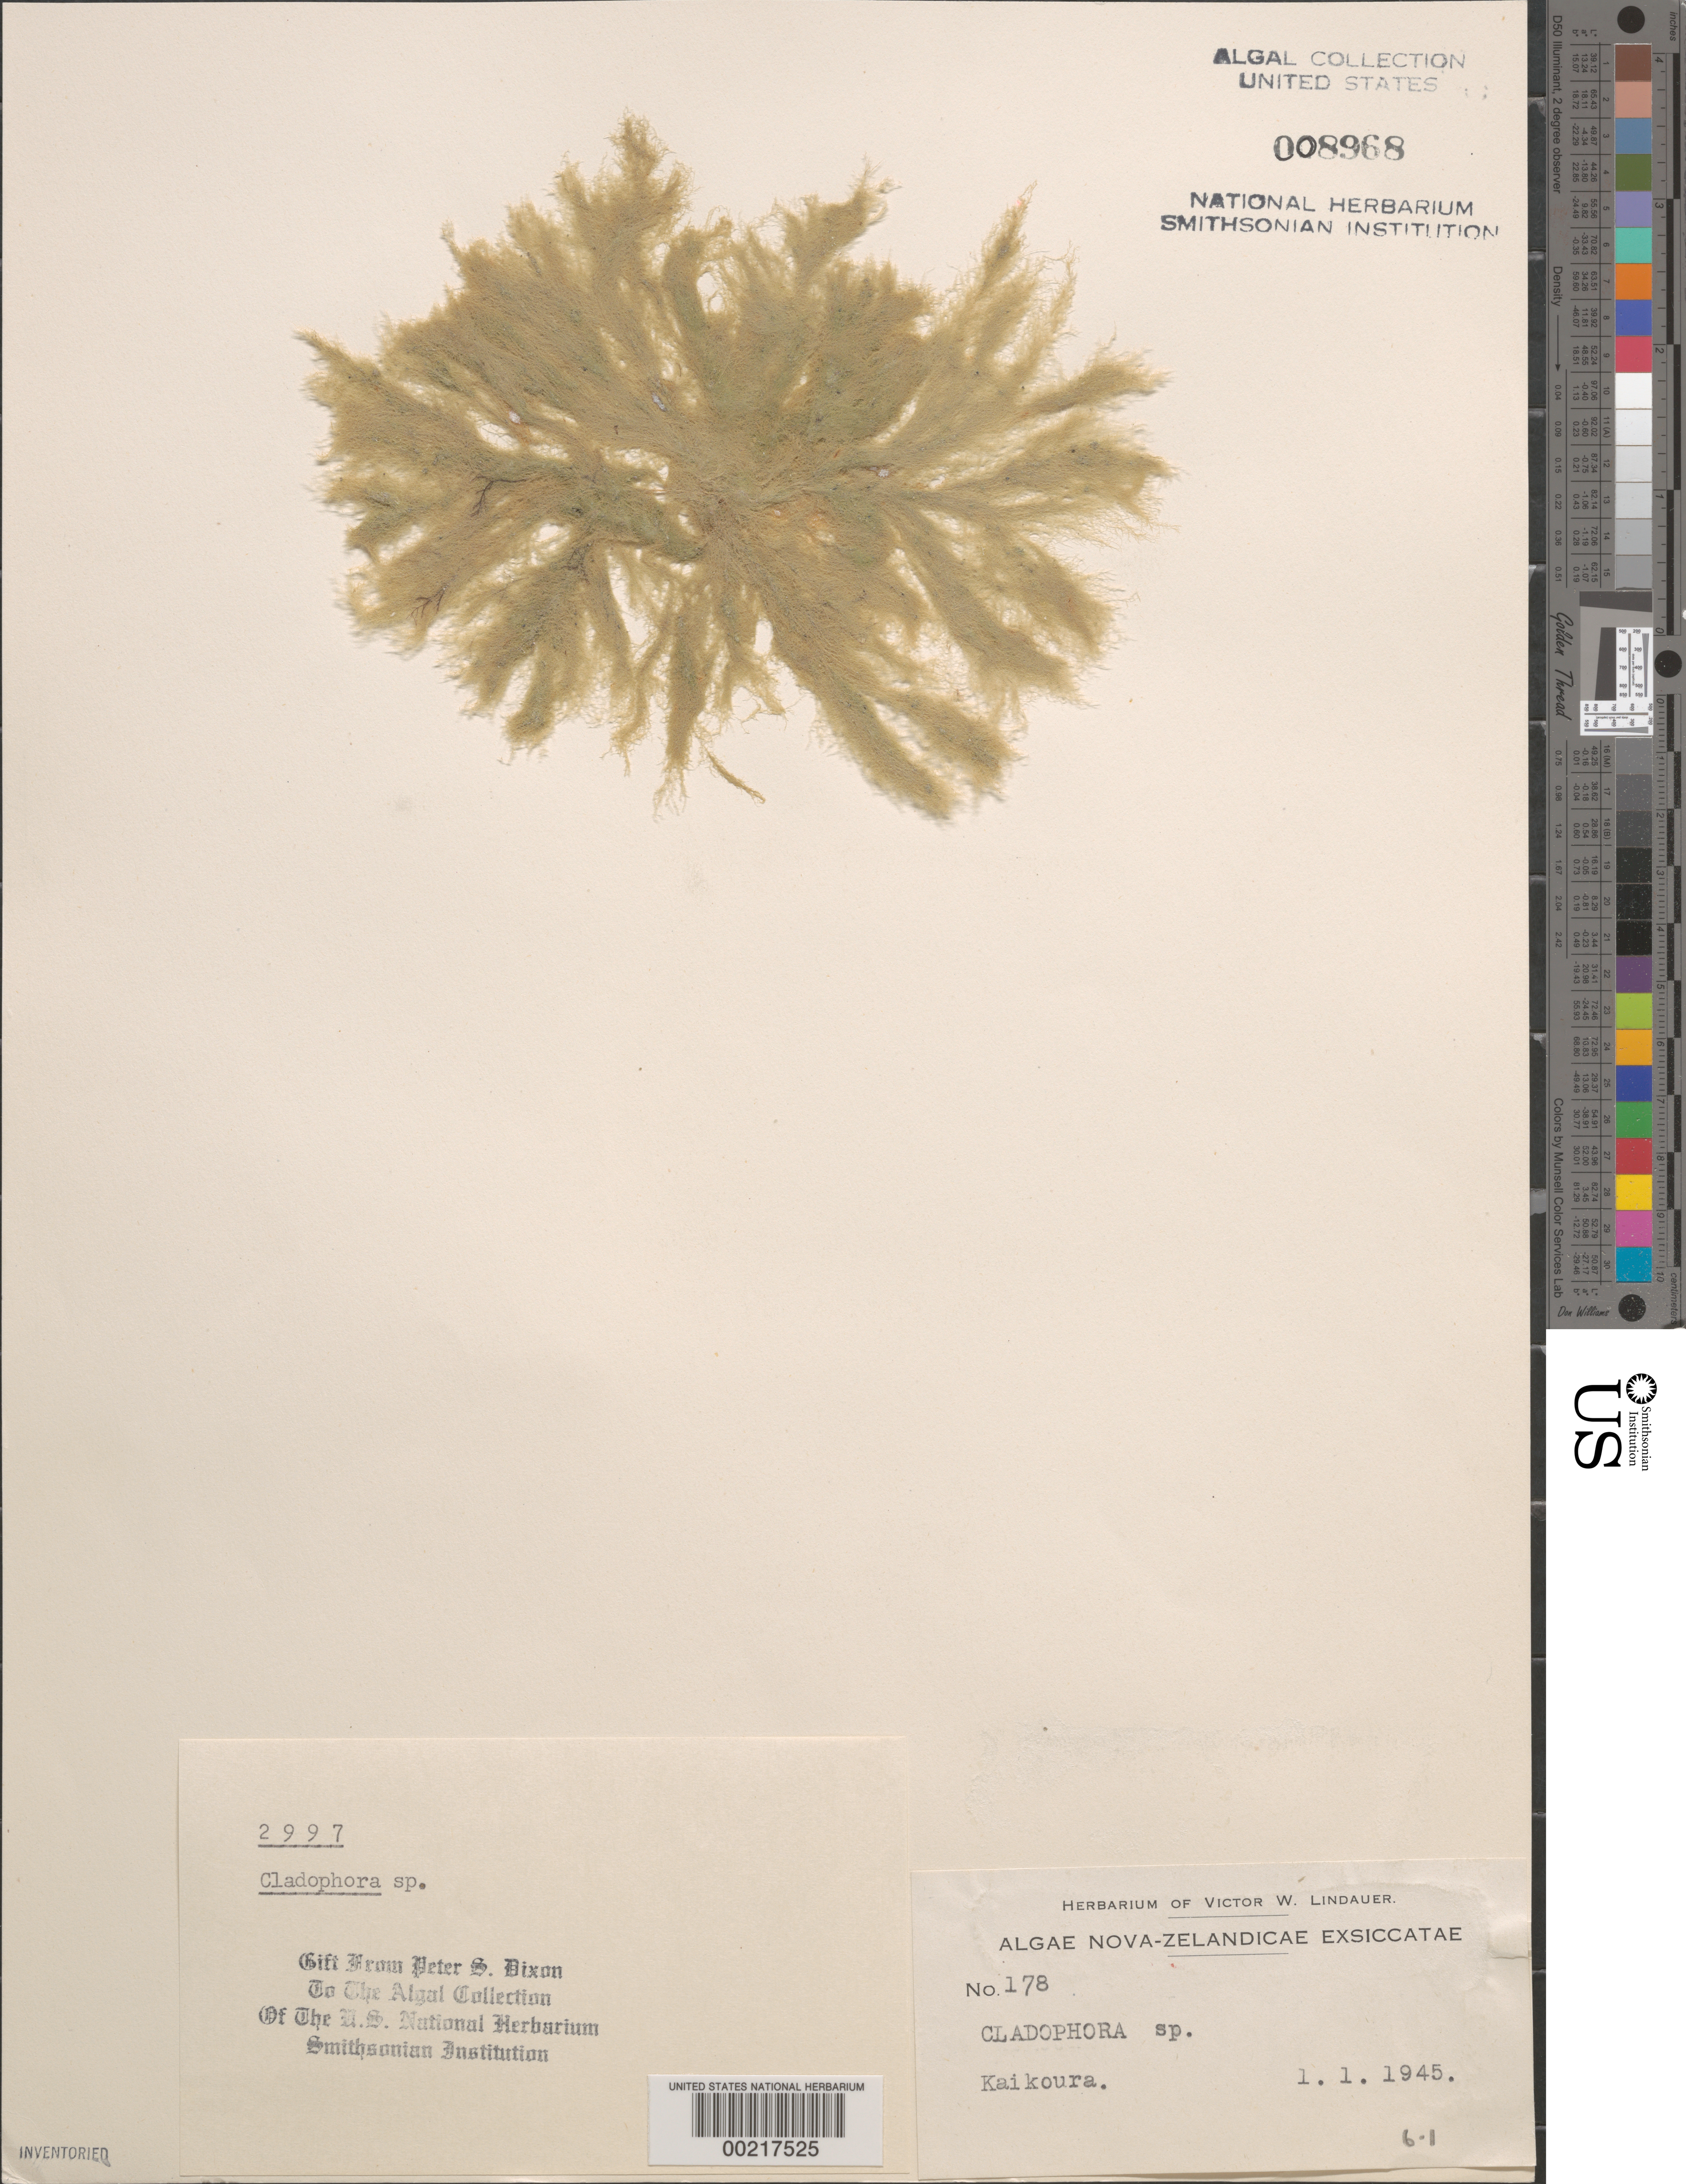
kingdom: Plantae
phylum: Chlorophyta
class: Ulvophyceae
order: Cladophorales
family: Cladophoraceae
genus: Cladophora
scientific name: Cladophora sp.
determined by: Dixon, P. S.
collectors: V. Lindauer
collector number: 178 & PSD 2997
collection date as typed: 01 Jan 1945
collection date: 1945-01-01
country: New Zealand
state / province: Canterbury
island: South Island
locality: Kaikoura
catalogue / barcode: US 8968